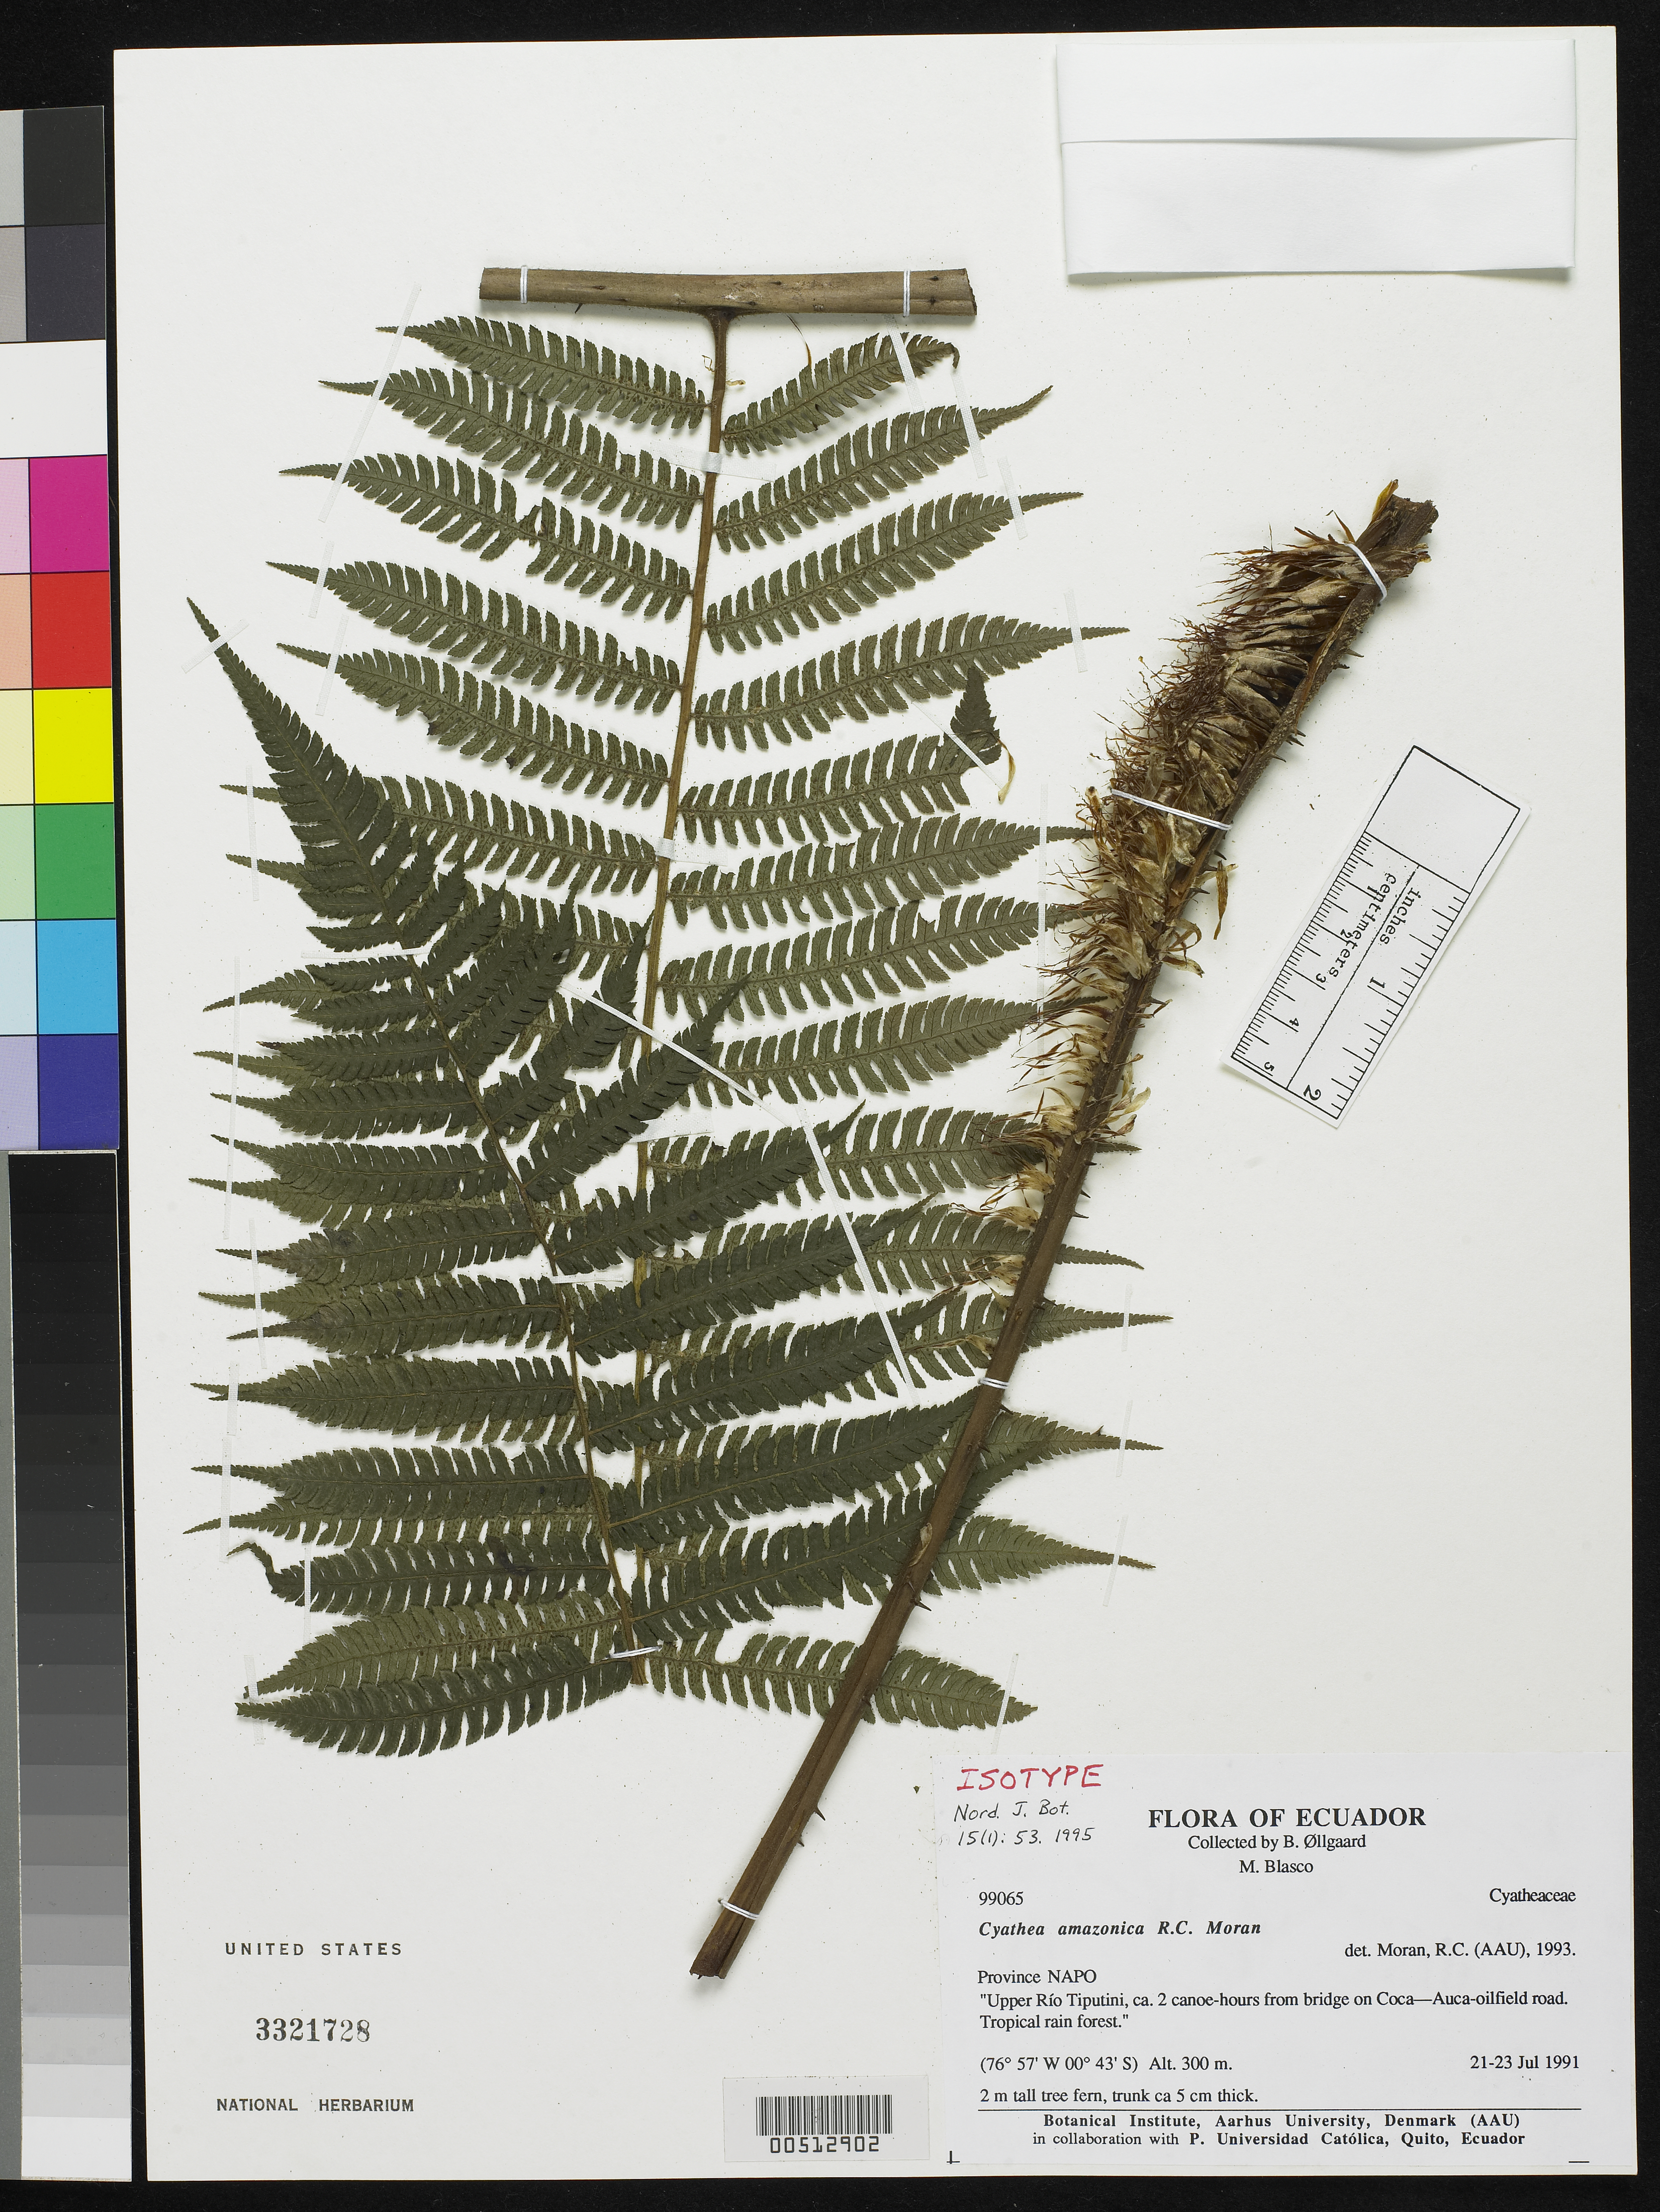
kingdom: Plantae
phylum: Tracheophyta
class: Polypodiopsida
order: Cyatheales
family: Cyatheaceae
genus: Cyathea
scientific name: Cyathea amazonica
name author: R.C. Moran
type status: Isotype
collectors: B. Øllgaard & M. Blasco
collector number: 99065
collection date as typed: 21 Jul 1991 to 23 Jul 1991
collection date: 1991-07-21/1991-07-23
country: Ecuador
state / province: Napo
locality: Upper Rio Tiputini, ca. 2 Canoe hours from bridge on Coca-Auca Oilfield Road.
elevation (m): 300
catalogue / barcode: US 3321728